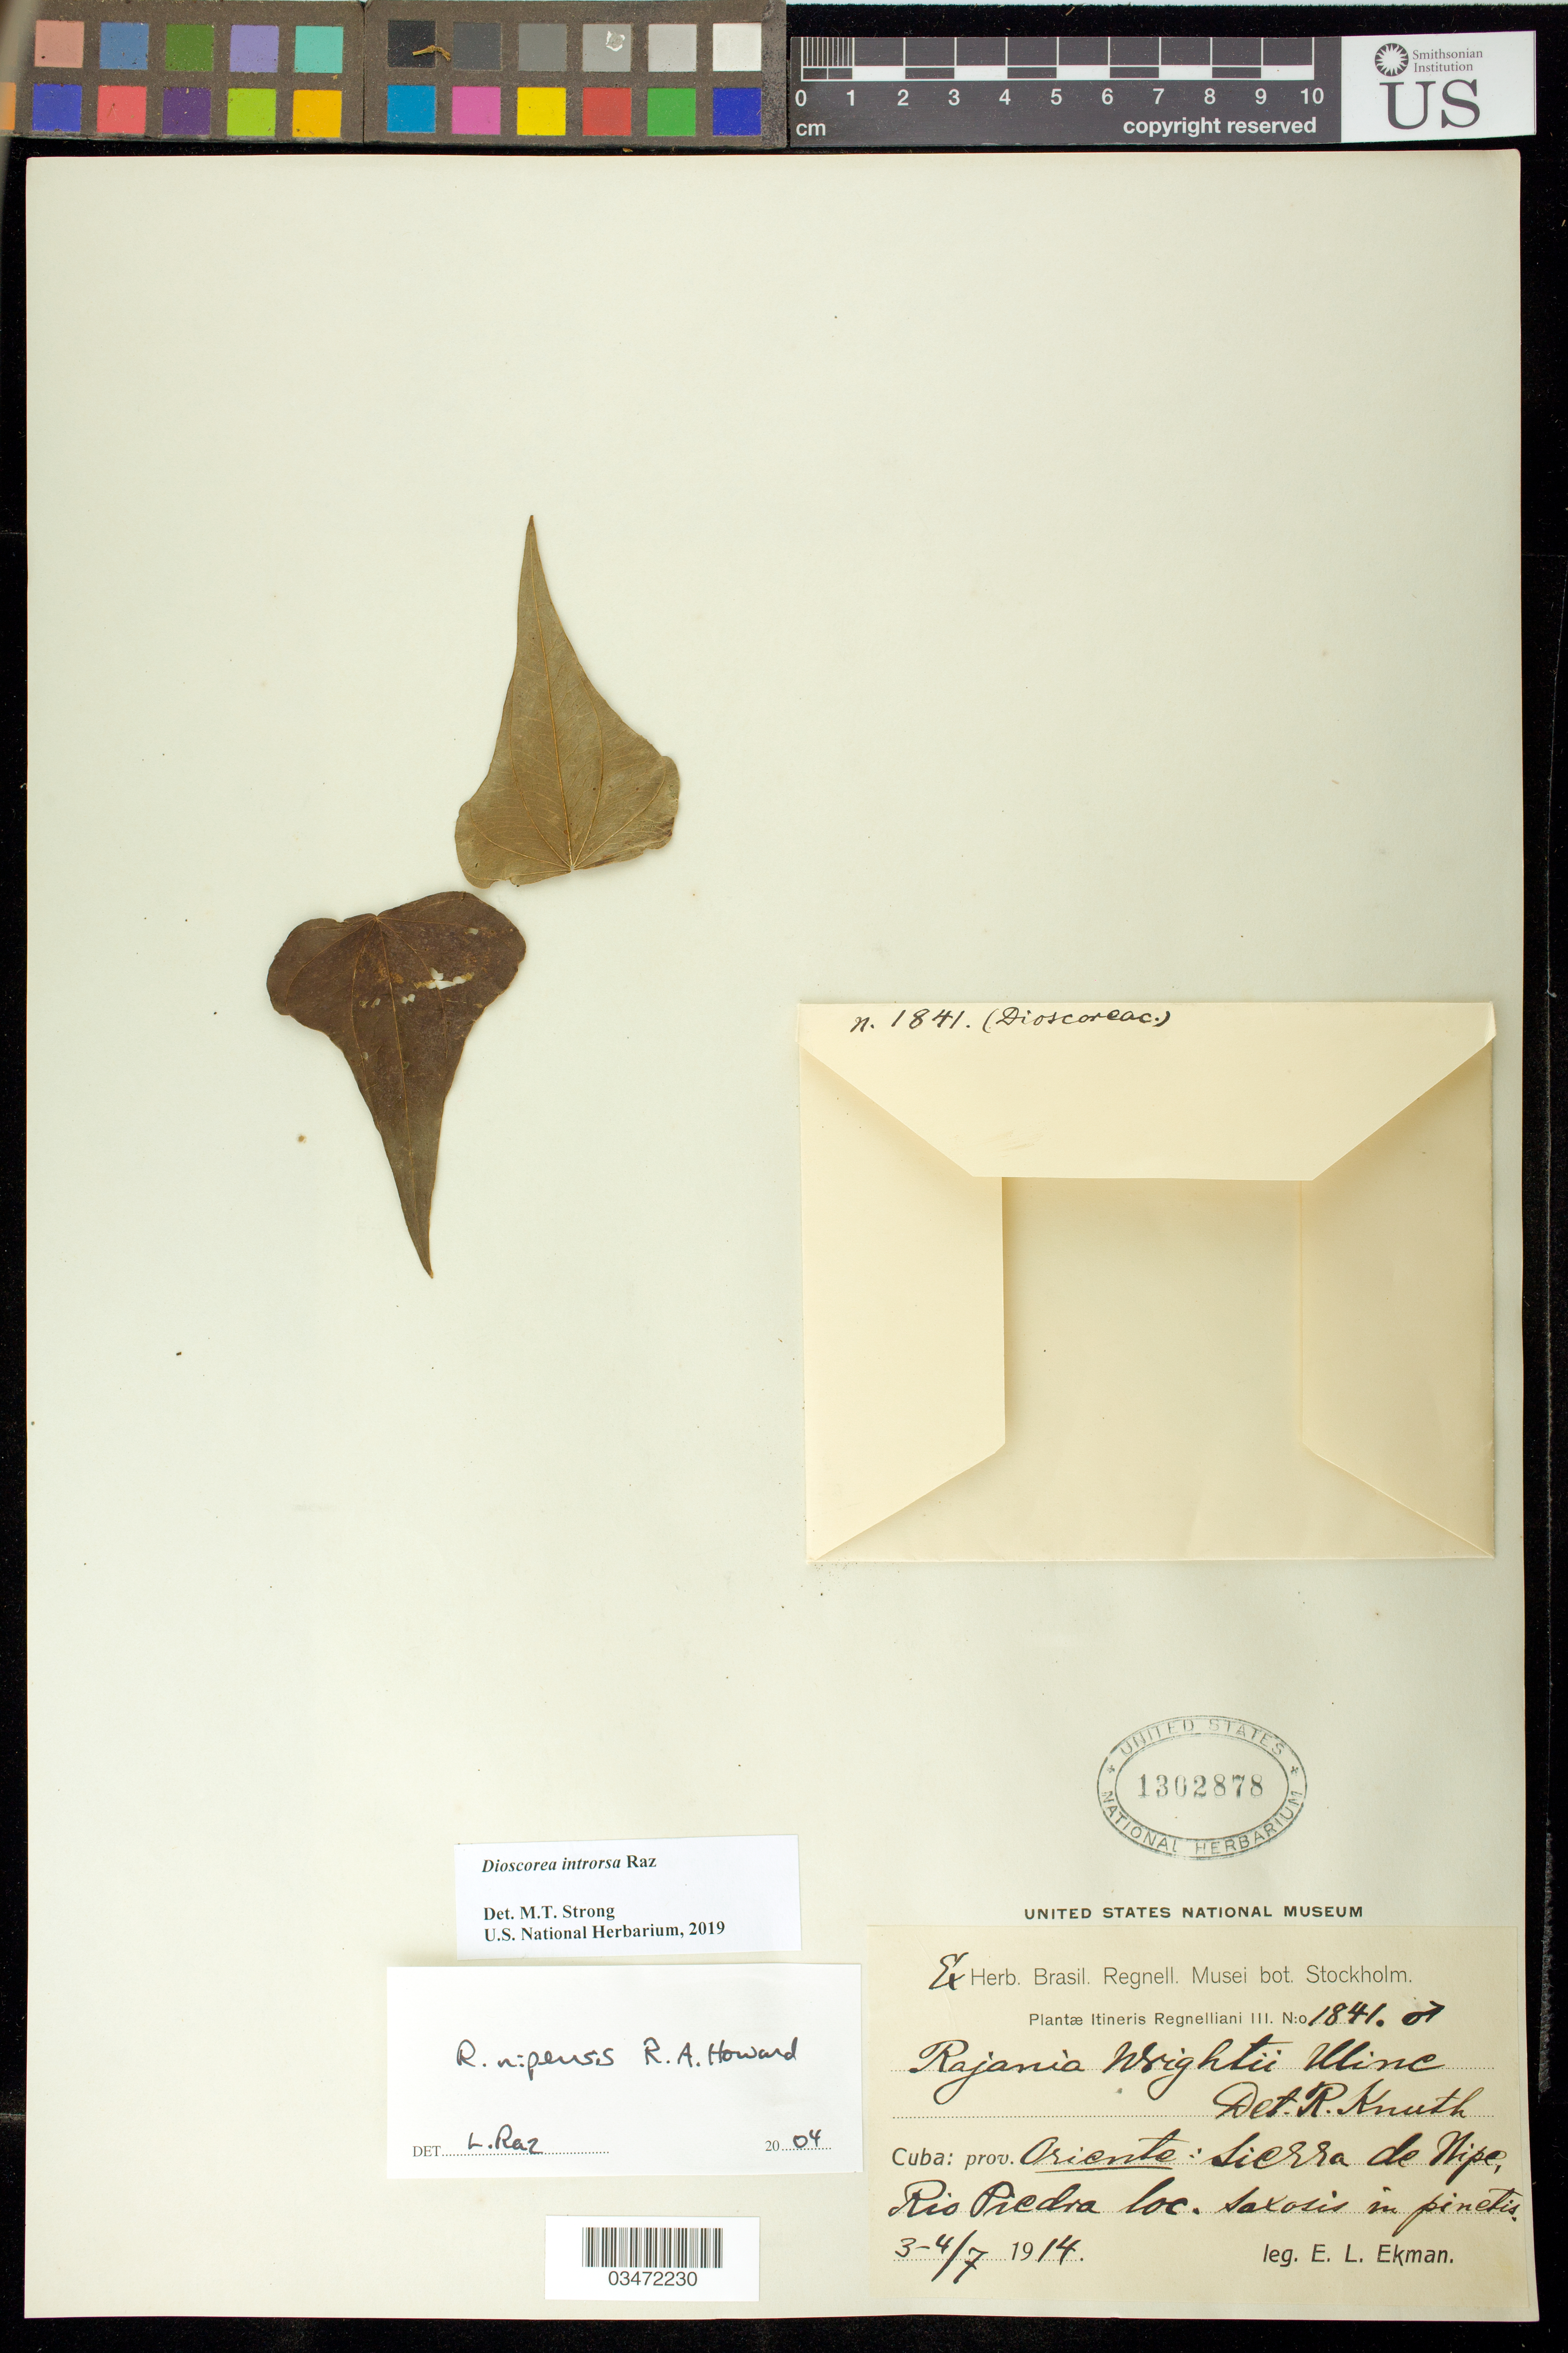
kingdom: Plantae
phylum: Tracheophyta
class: Liliopsida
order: Dioscoreales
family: Dioscoreaceae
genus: Dioscorea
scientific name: Dioscorea introrsa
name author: Raz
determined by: Strong, M. T., (US), Smithsonian Institution - National Museum of Natural History (UNITED STATES)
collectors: E. L. Ekman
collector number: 1841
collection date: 1914-07-03/1914-07-04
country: Cuba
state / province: Holguín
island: Cuba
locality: Oriente [Holguín], Sierra de Nipe, Rio Piedra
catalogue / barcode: US 1302878